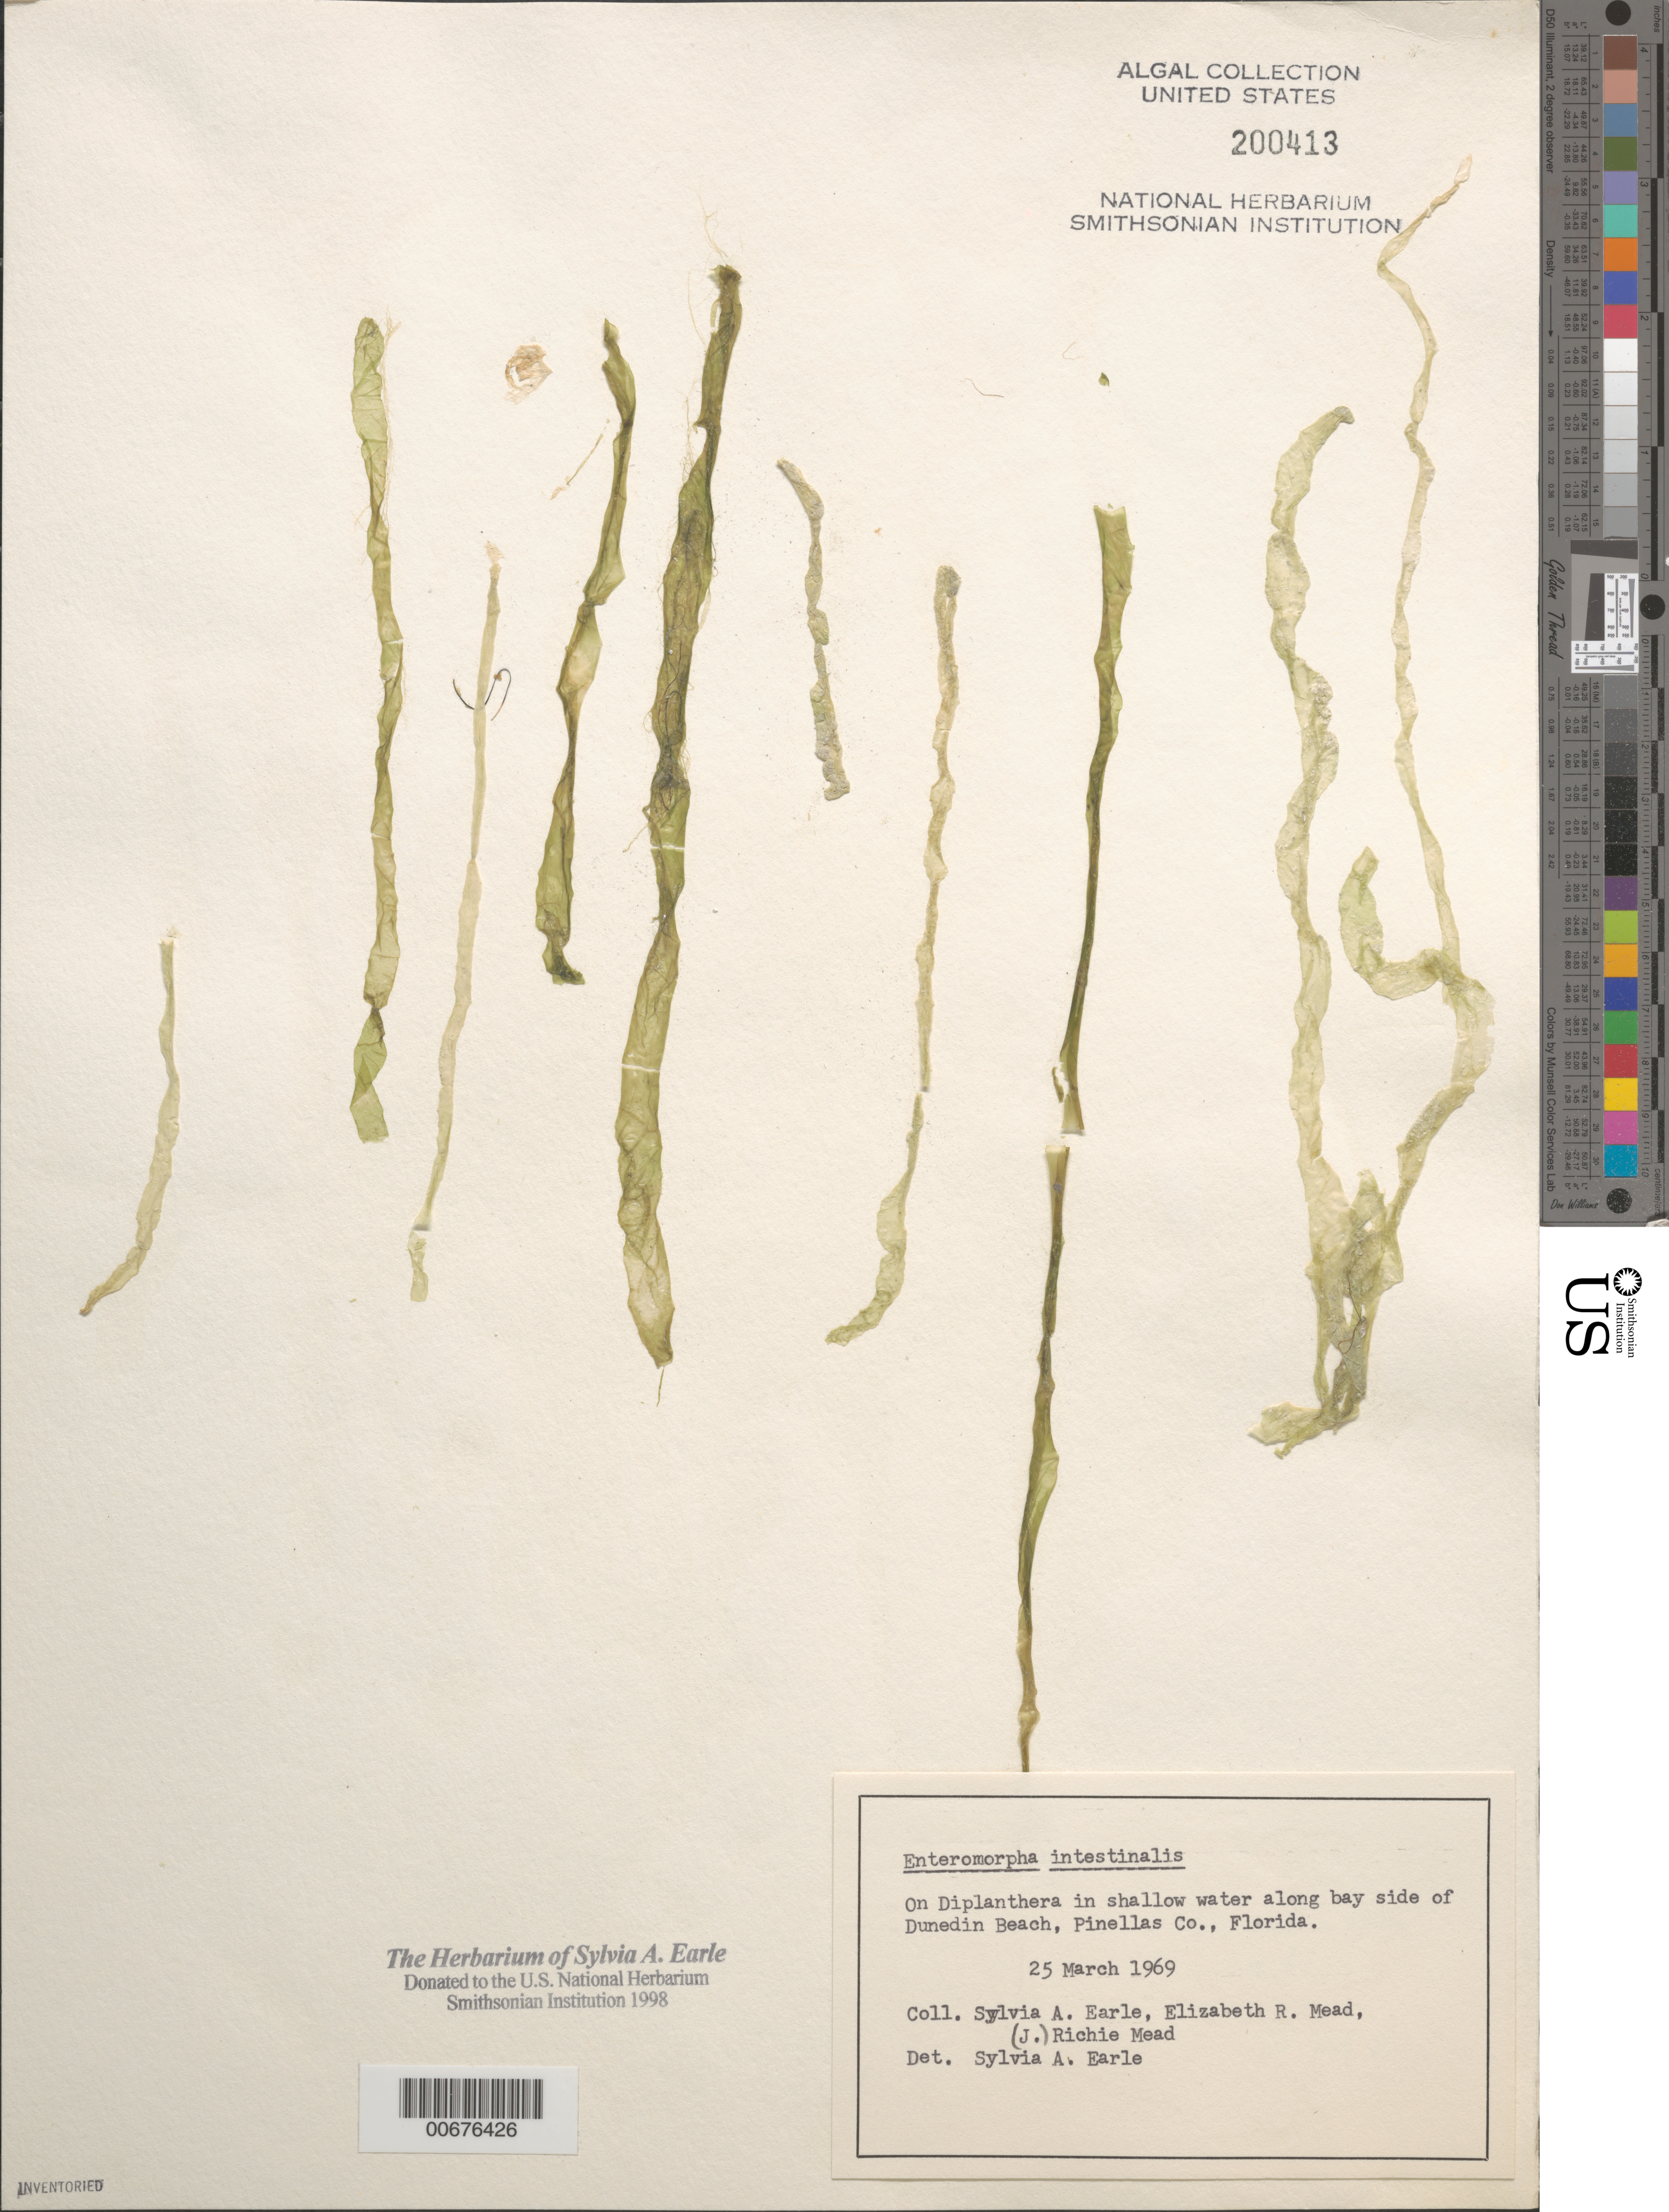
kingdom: Plantae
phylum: Chlorophyta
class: Ulvophyceae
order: Ulvales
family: Ulvaceae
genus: Ulva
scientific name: Ulva intestinalis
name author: L.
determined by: Algae name updating Project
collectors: S. A. Earle, E. Mead & J. Mead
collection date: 1969-03-25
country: United States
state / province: Florida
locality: In shallow water along bay side of Dunedin Beach, Pinellas Co.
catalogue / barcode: US 200413